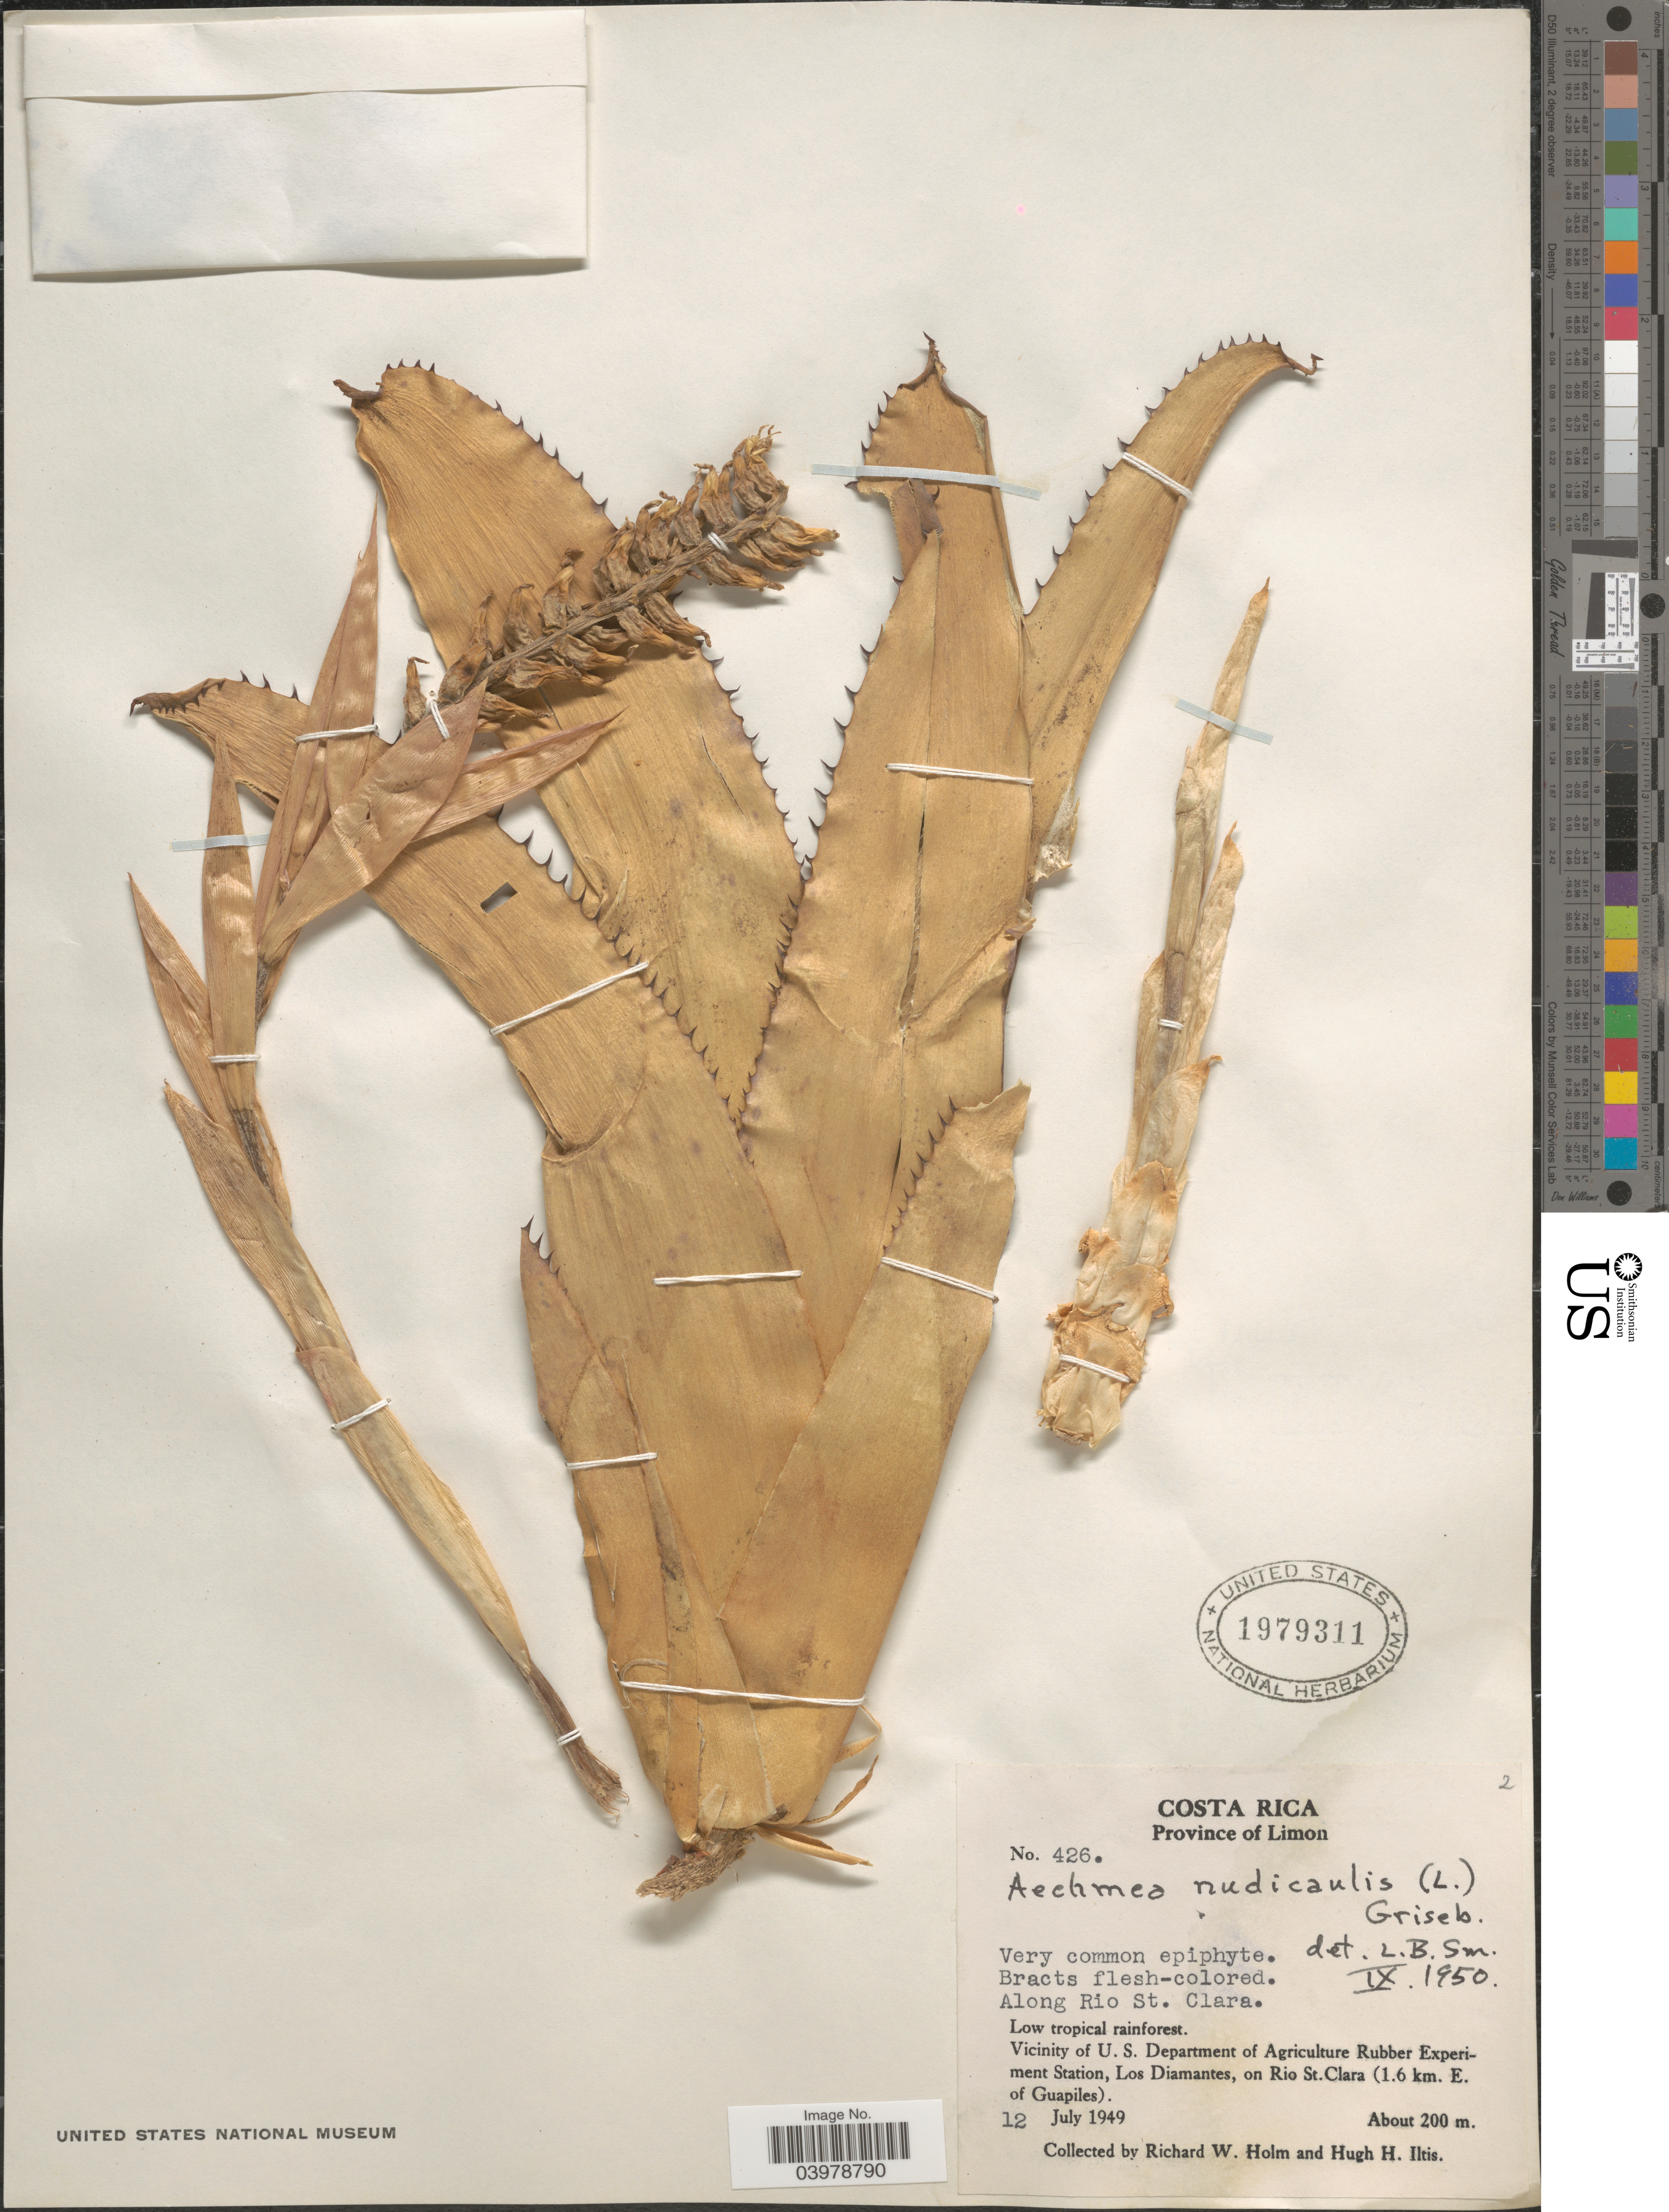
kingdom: Plantae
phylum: Tracheophyta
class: Liliopsida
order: Poales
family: Bromeliaceae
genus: Aechmea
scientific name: Aechmea nudicaulis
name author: (L.) Griseb.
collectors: R. W. Holm & H. H. Iltis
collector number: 426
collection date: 1949-07-12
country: Costa Rica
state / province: Limón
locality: Along Rio St. Clara. Vicinity of U.S. Department of Agriculture Rubber Experiment Station, Los Diamantes, on Rio St. Clara (1.6 km. E. of Guapiles).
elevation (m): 200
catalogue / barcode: US 1979311